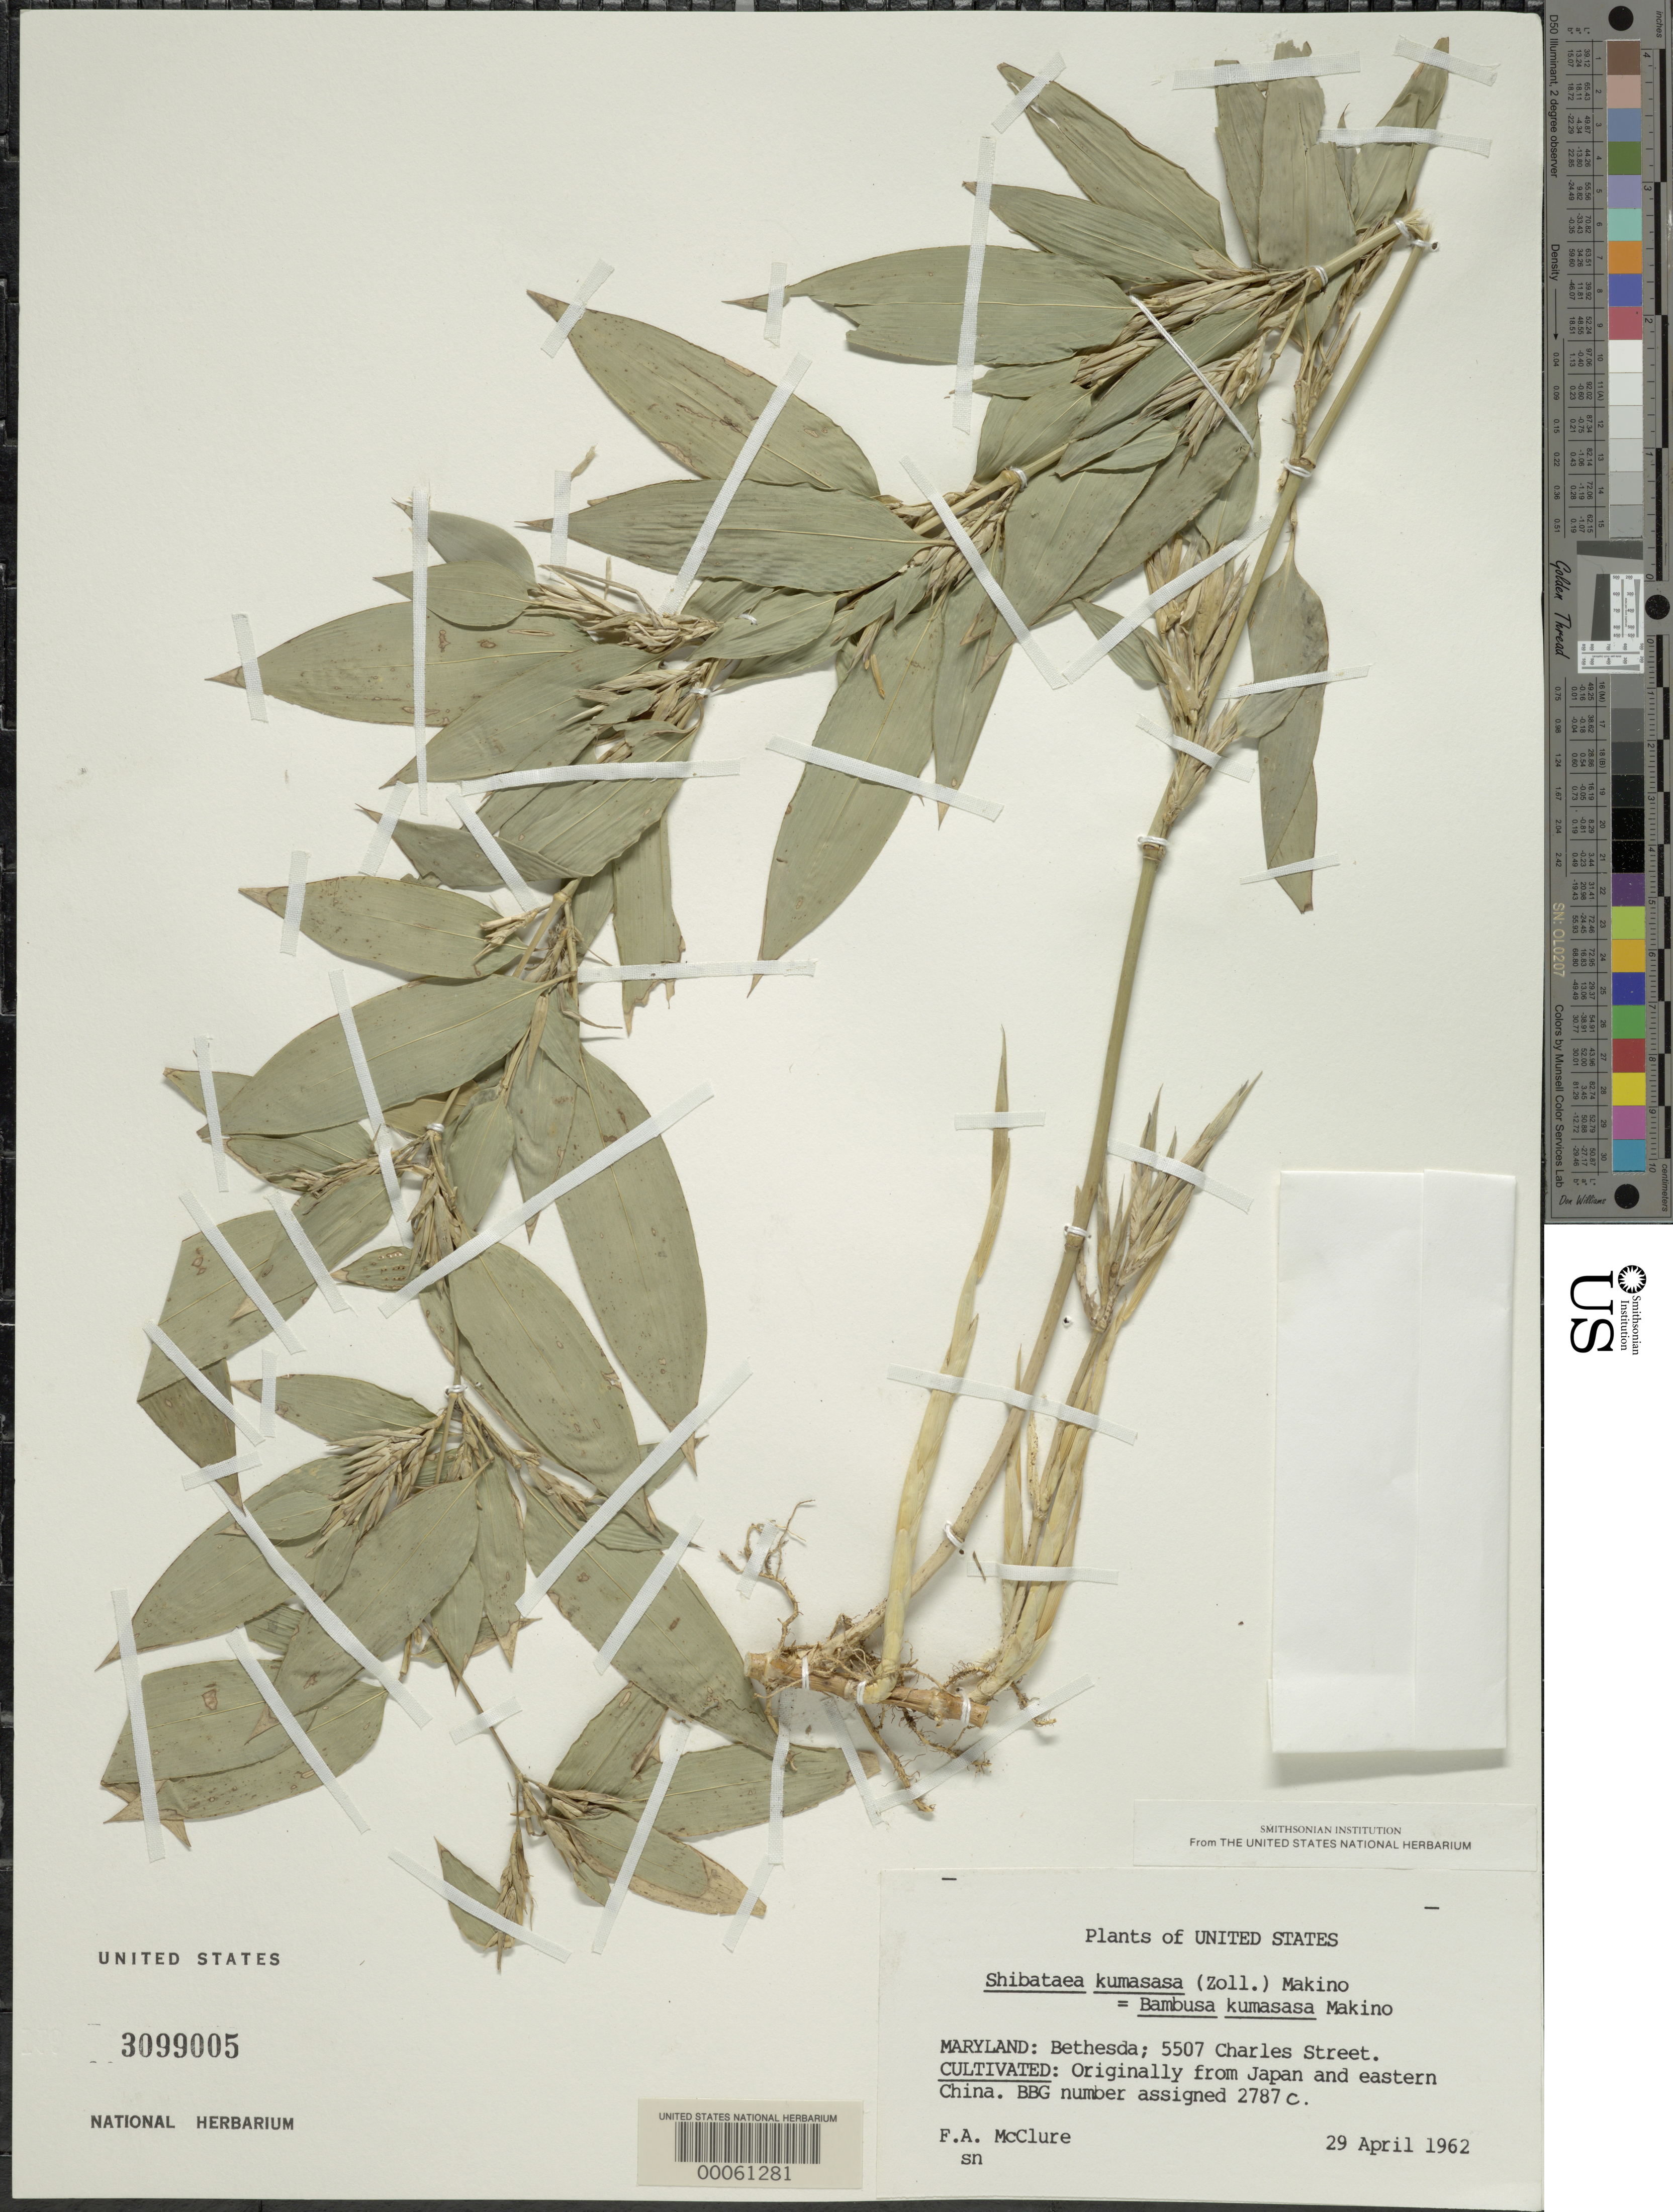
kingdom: Plantae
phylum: Tracheophyta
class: Liliopsida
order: Poales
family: Poaceae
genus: Shibataea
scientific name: Shibataea kumasasa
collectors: F. A. McClure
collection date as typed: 29 Apr 1962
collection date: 1962-04-29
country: United States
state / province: Maryland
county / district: Montgomery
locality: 5507 Charles Street, Bethesda (McClure's garden)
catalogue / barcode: US 3099005